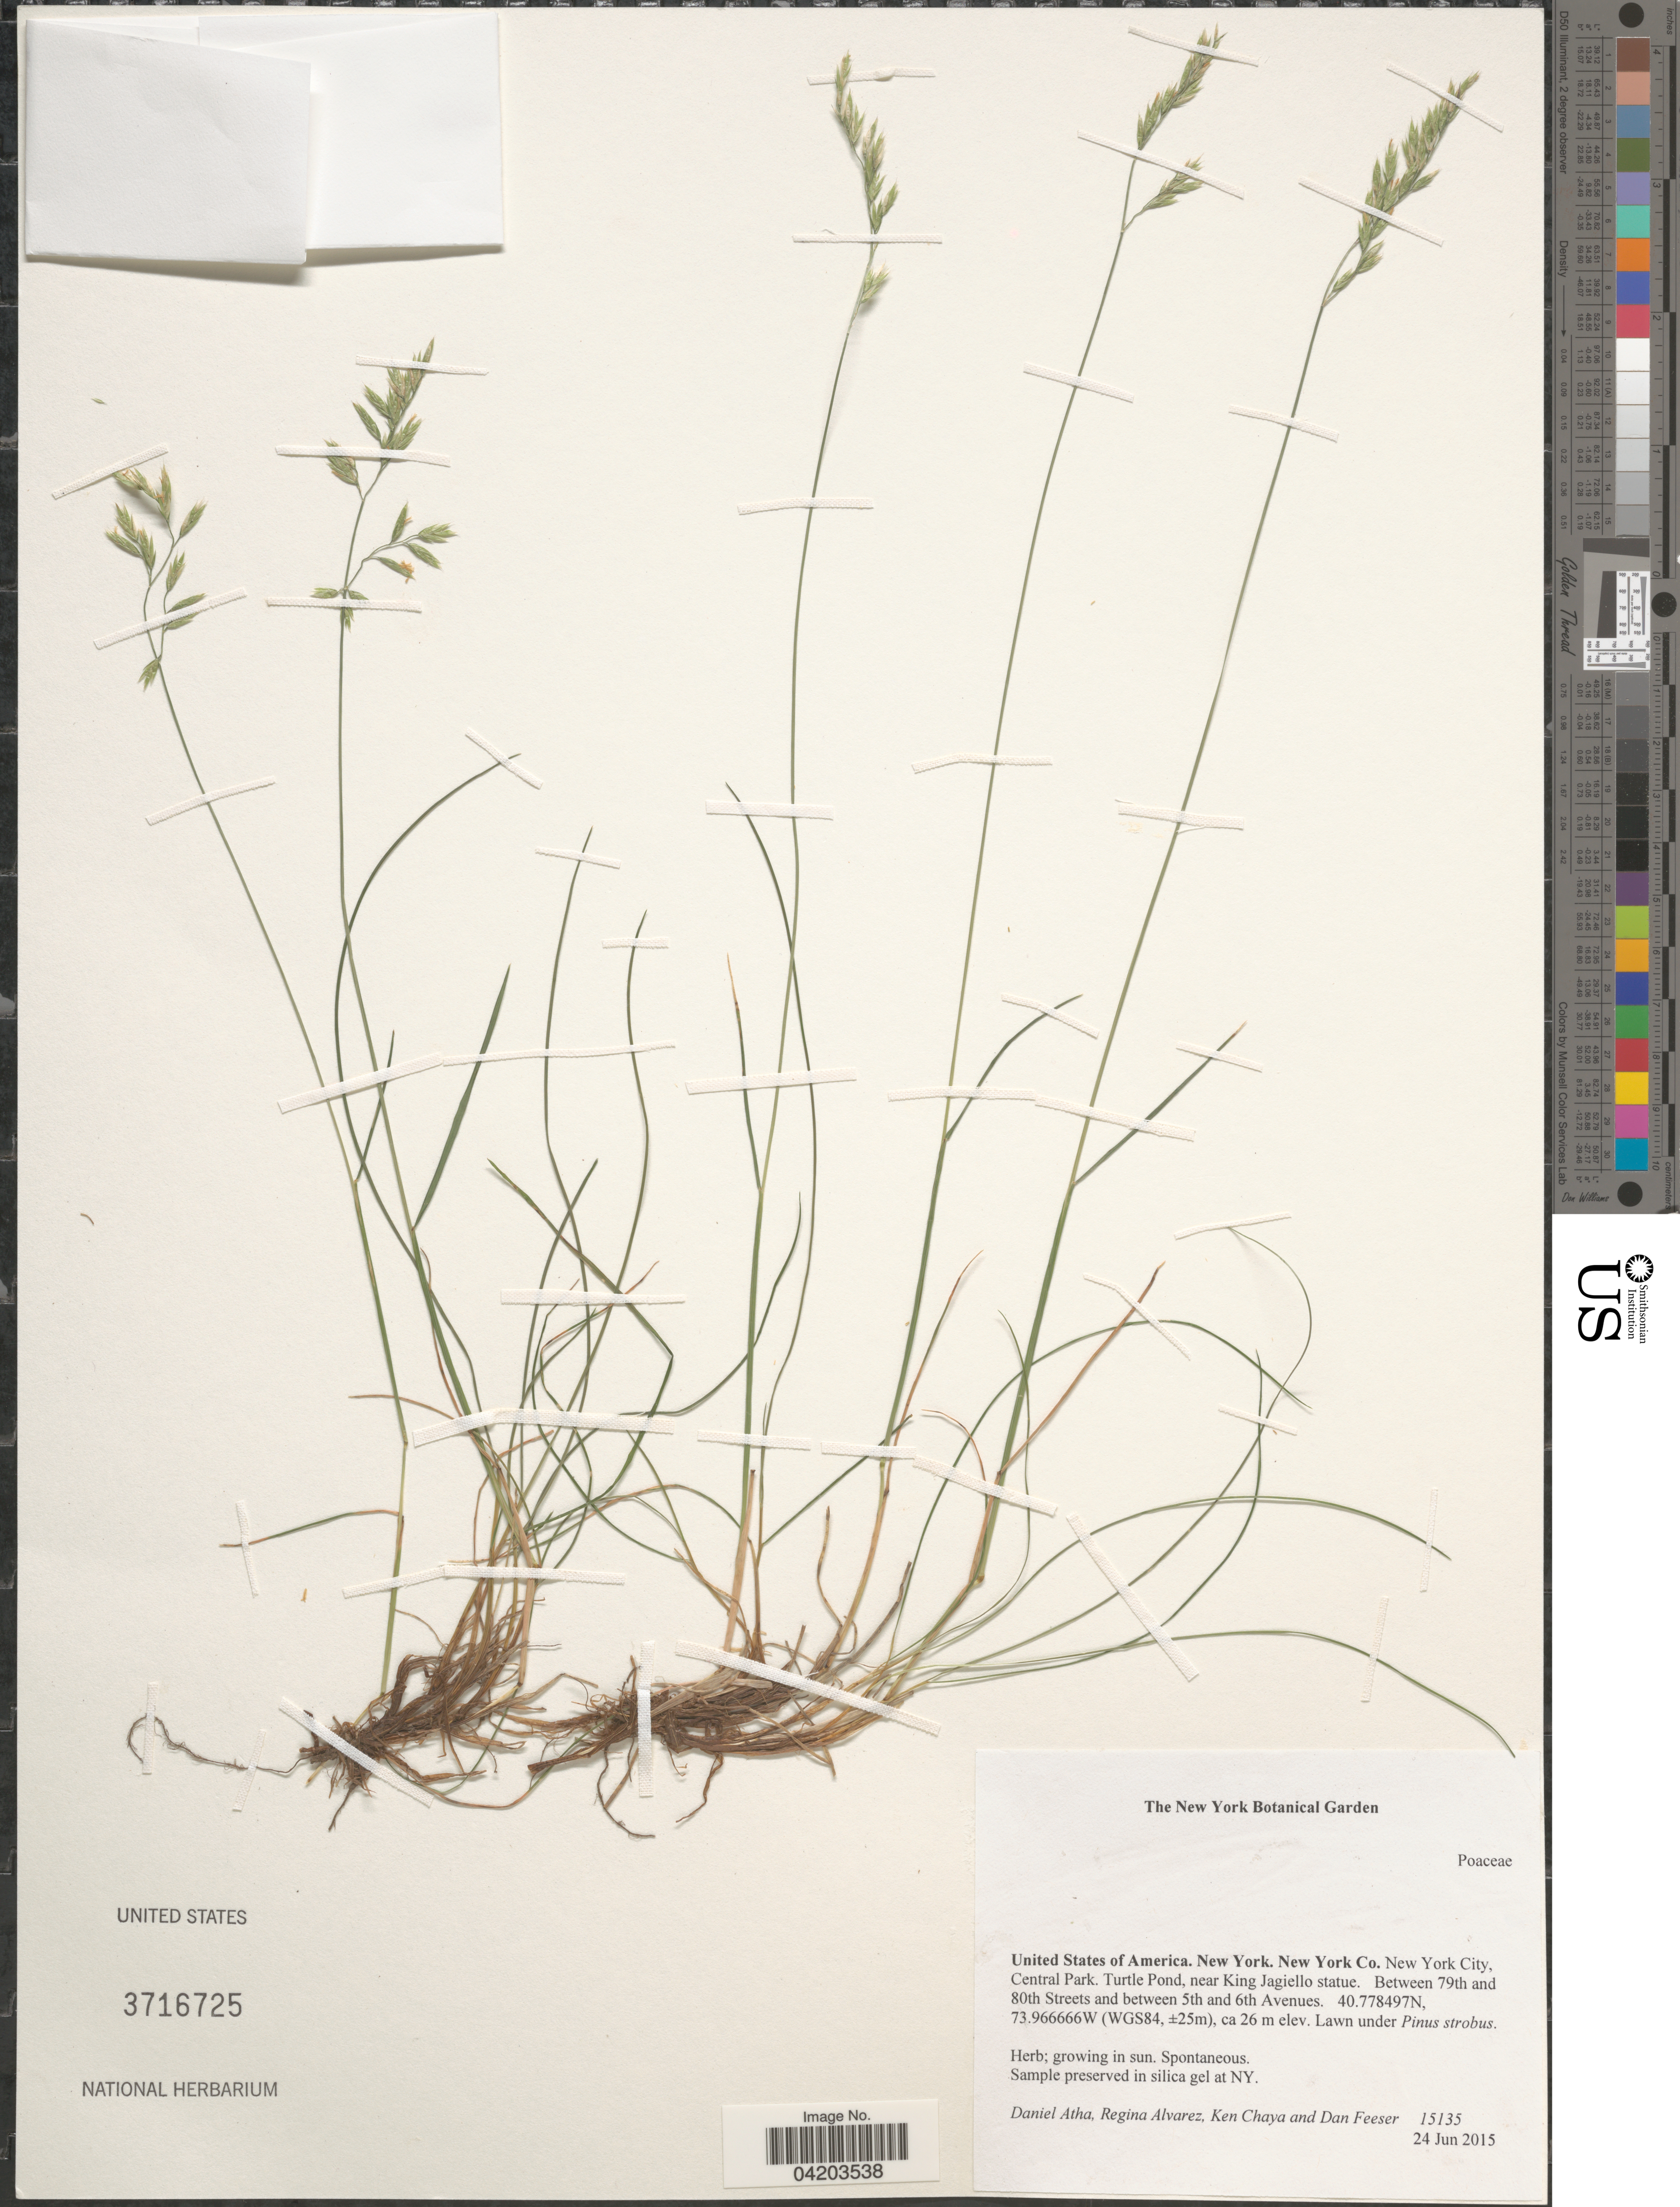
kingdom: Plantae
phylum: Tracheophyta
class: Liliopsida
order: Poales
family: Poaceae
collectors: D. Atha, R. Álvarez, K. Chaya & D. Feeser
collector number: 15135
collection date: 2015-06-24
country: United States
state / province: New York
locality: New York Co. New York City, Central Park. Turtle Pond, near King Jagiello statue. Between 79th and 80th Streets and between 5th and 6th Avenues. (WGS84, ±25m).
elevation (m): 26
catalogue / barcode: US 3716725